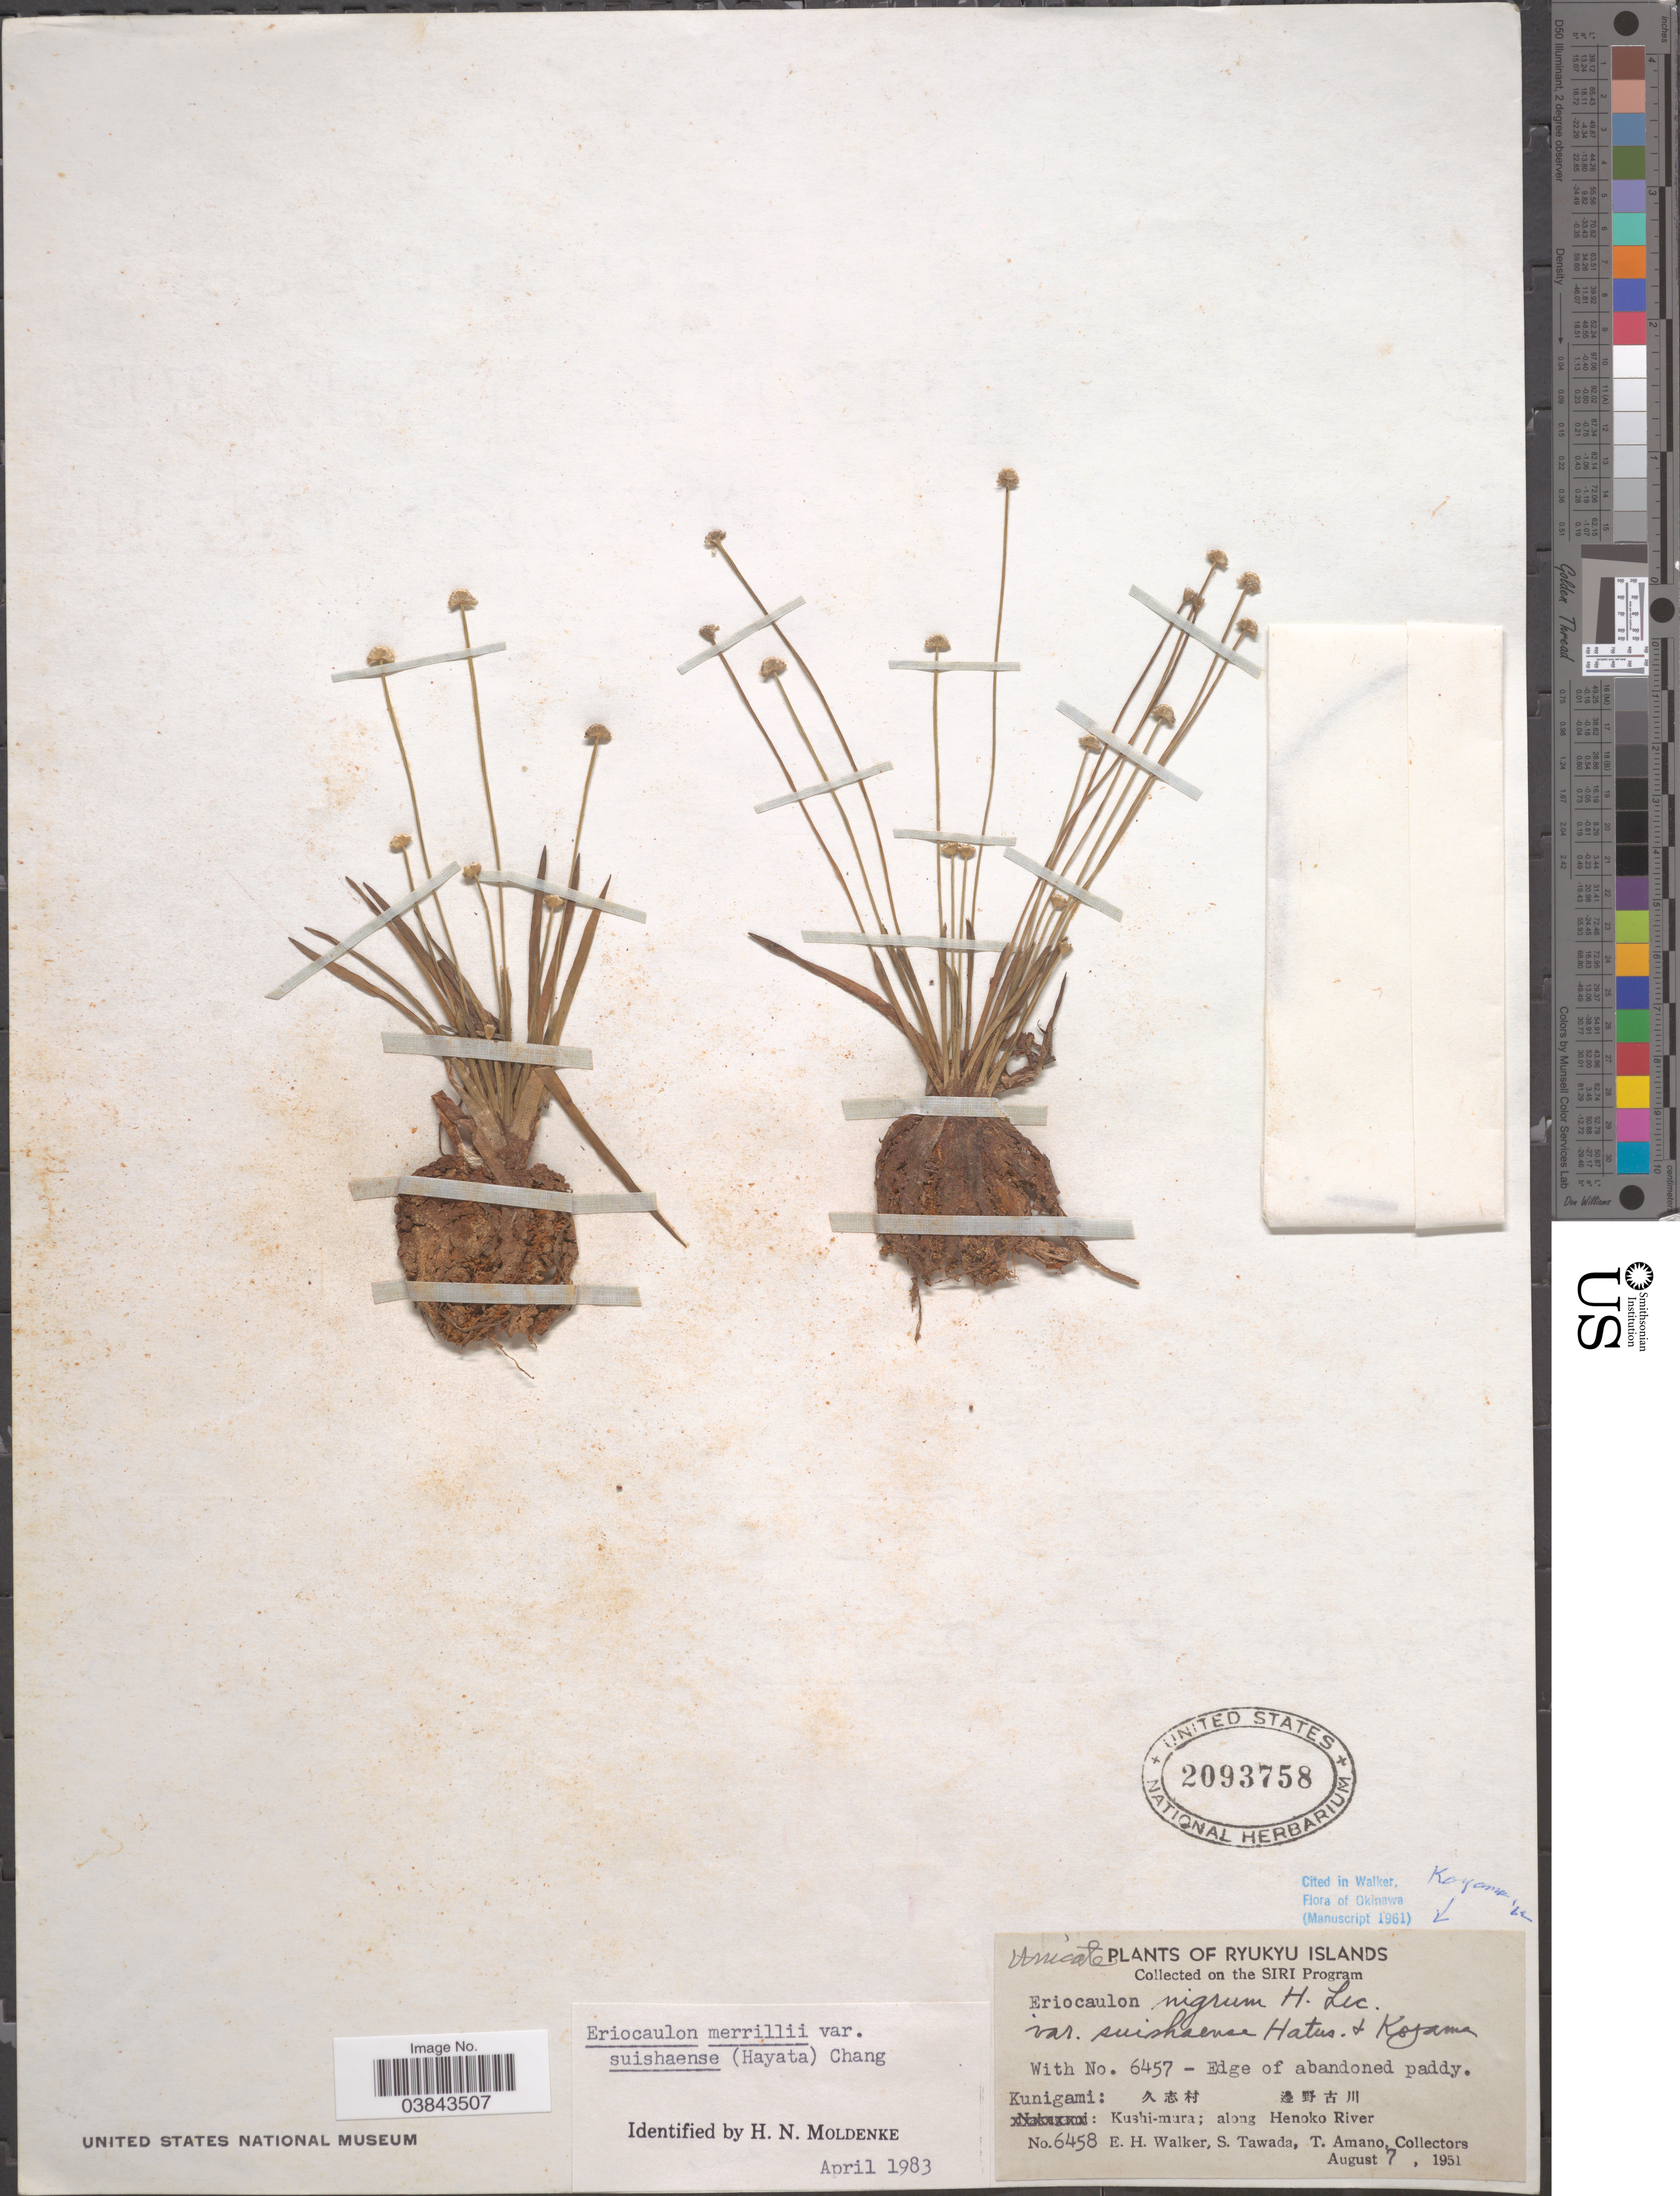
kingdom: Plantae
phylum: Tracheophyta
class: Liliopsida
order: Poales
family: Eriocaulaceae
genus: Eriocaulon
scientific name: Eriocaulon merrillii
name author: Ruhland in Perkins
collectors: E. H. Walker, S. Tawada & T. Amano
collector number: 6458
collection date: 1951-08-07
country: Japan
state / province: Okinawa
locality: Ryukyu Islands. Kunigami: X. Kushi-mura; along Henoko River.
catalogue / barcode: US 2093758